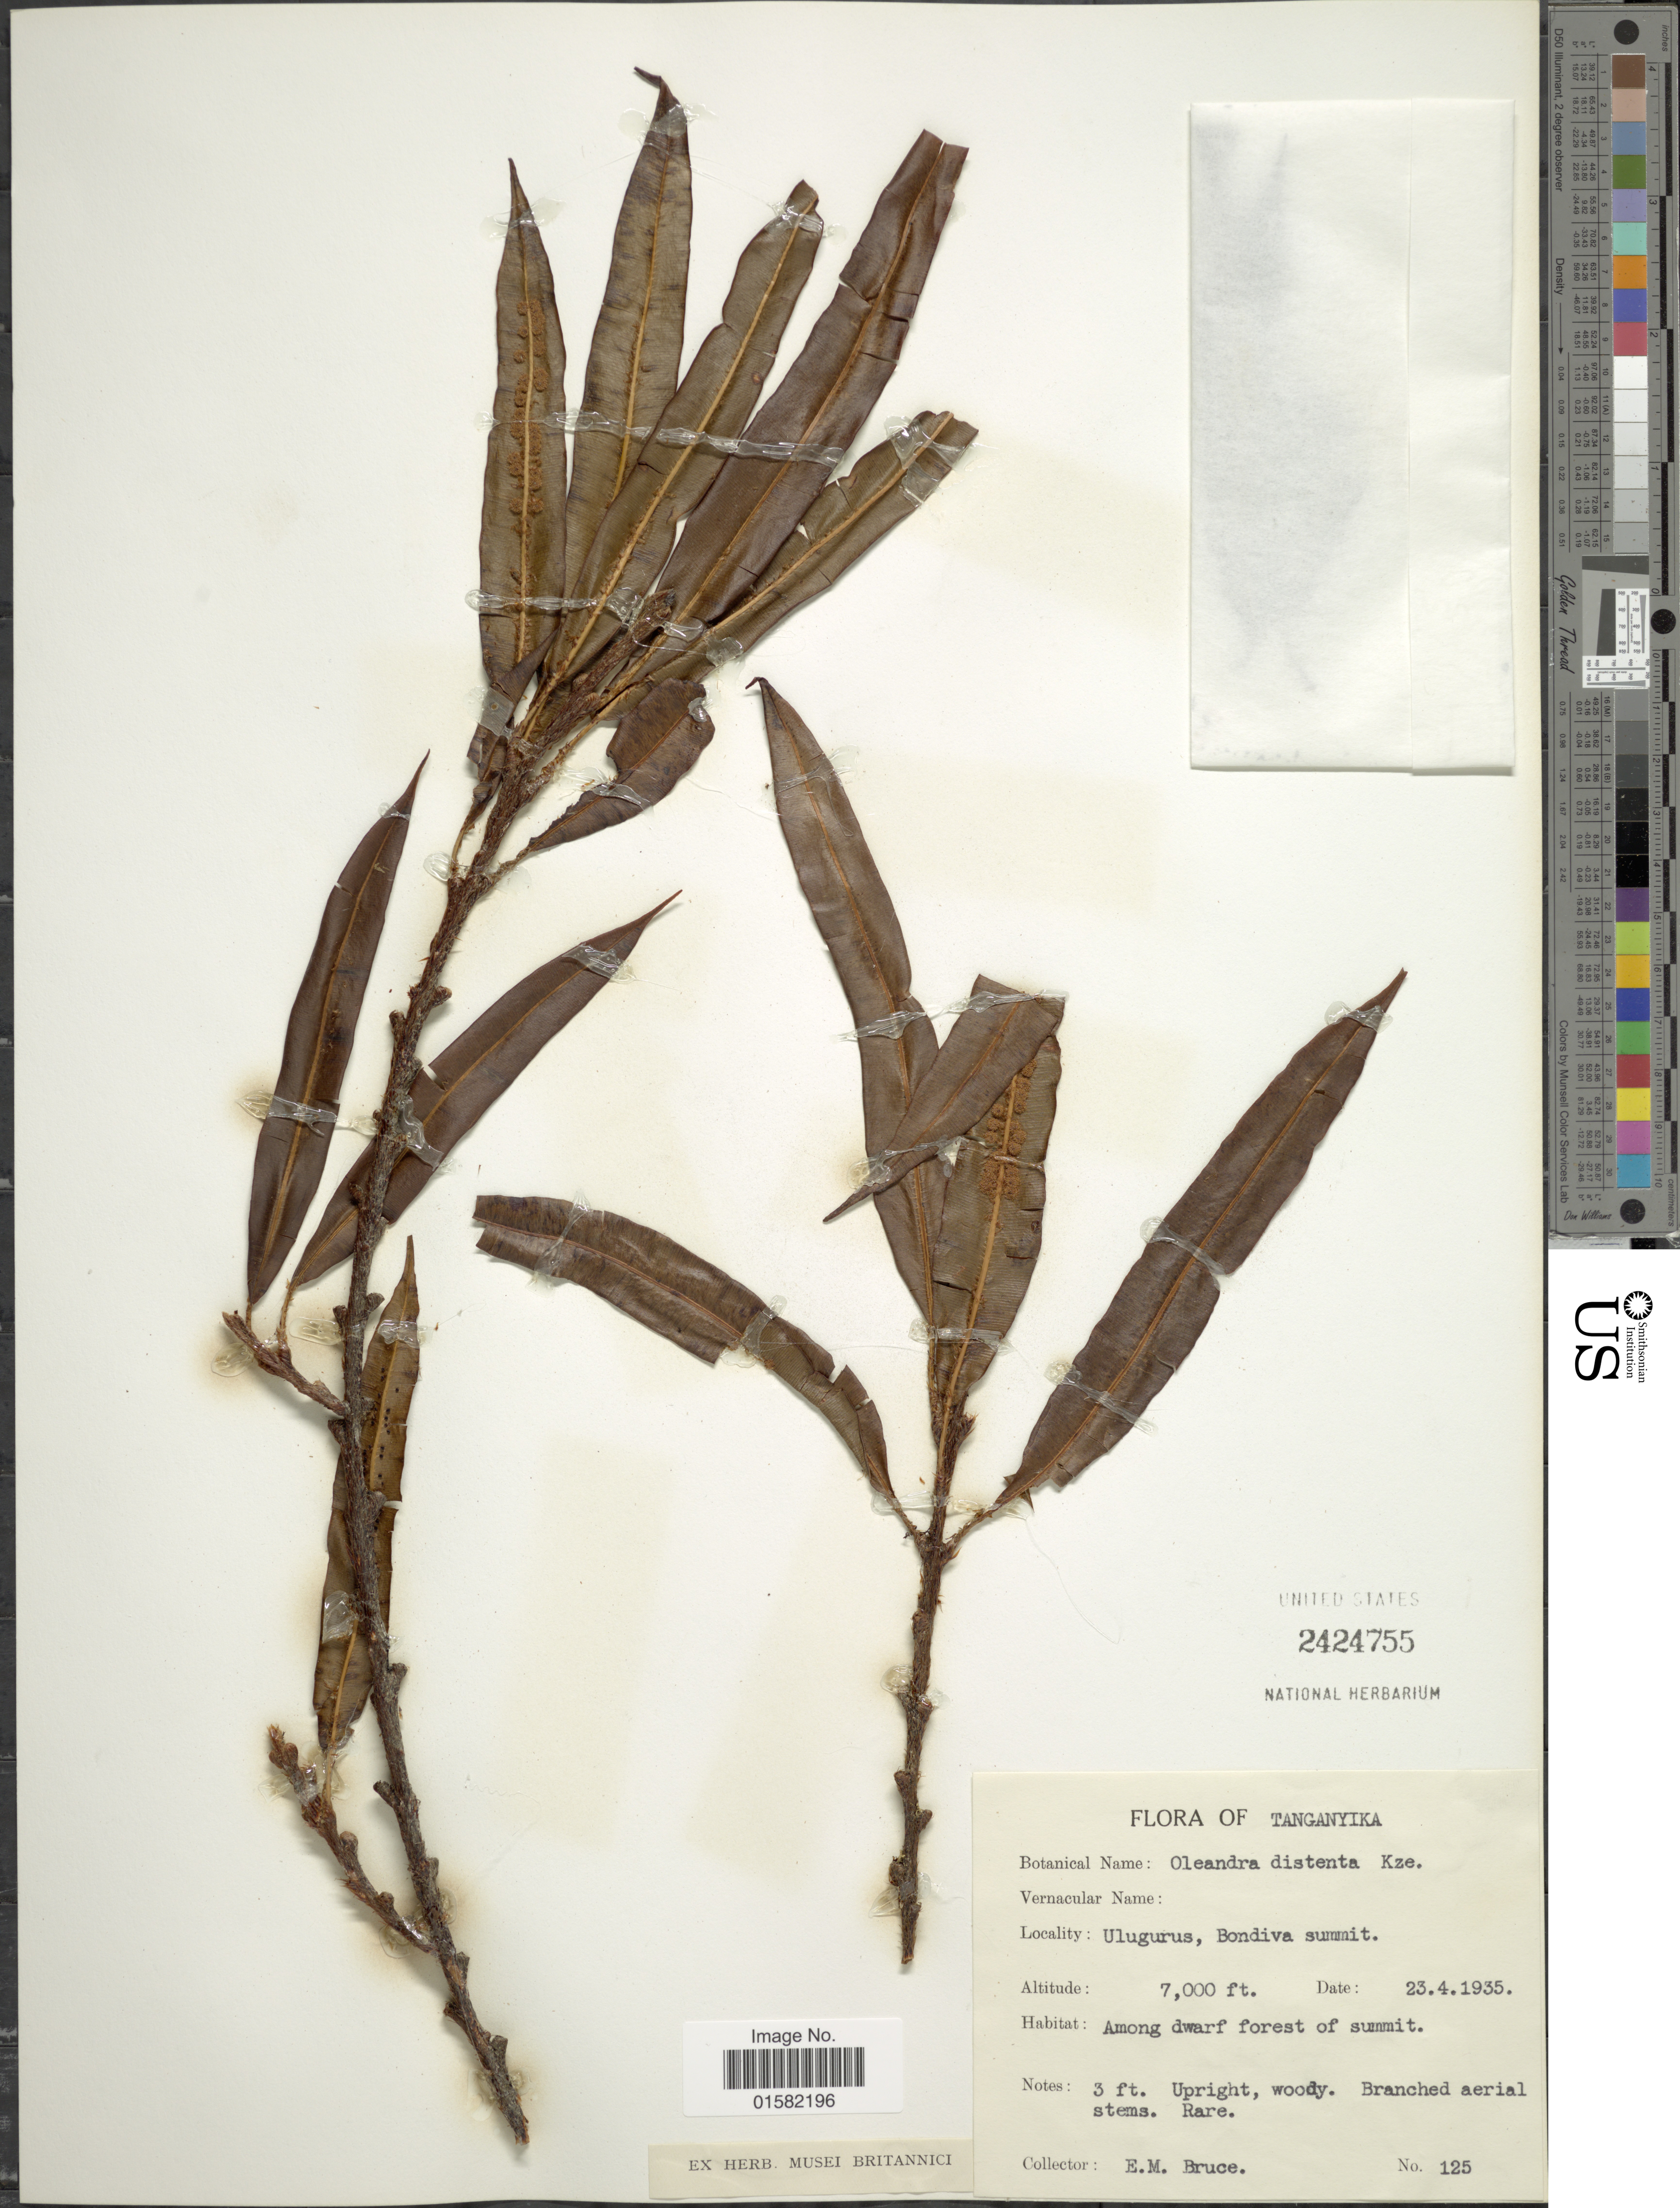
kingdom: Plantae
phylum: Tracheophyta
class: Polypodiopsida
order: Polypodiales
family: Oleandraceae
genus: Oleandra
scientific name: Oleandra articulata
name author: (Sw.) C. Presl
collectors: E. Bruce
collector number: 125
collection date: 1935-04-23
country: Tanzania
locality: Tanganyika, Ulugurus, Bondiva summit.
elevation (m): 2134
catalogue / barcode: US 2424755